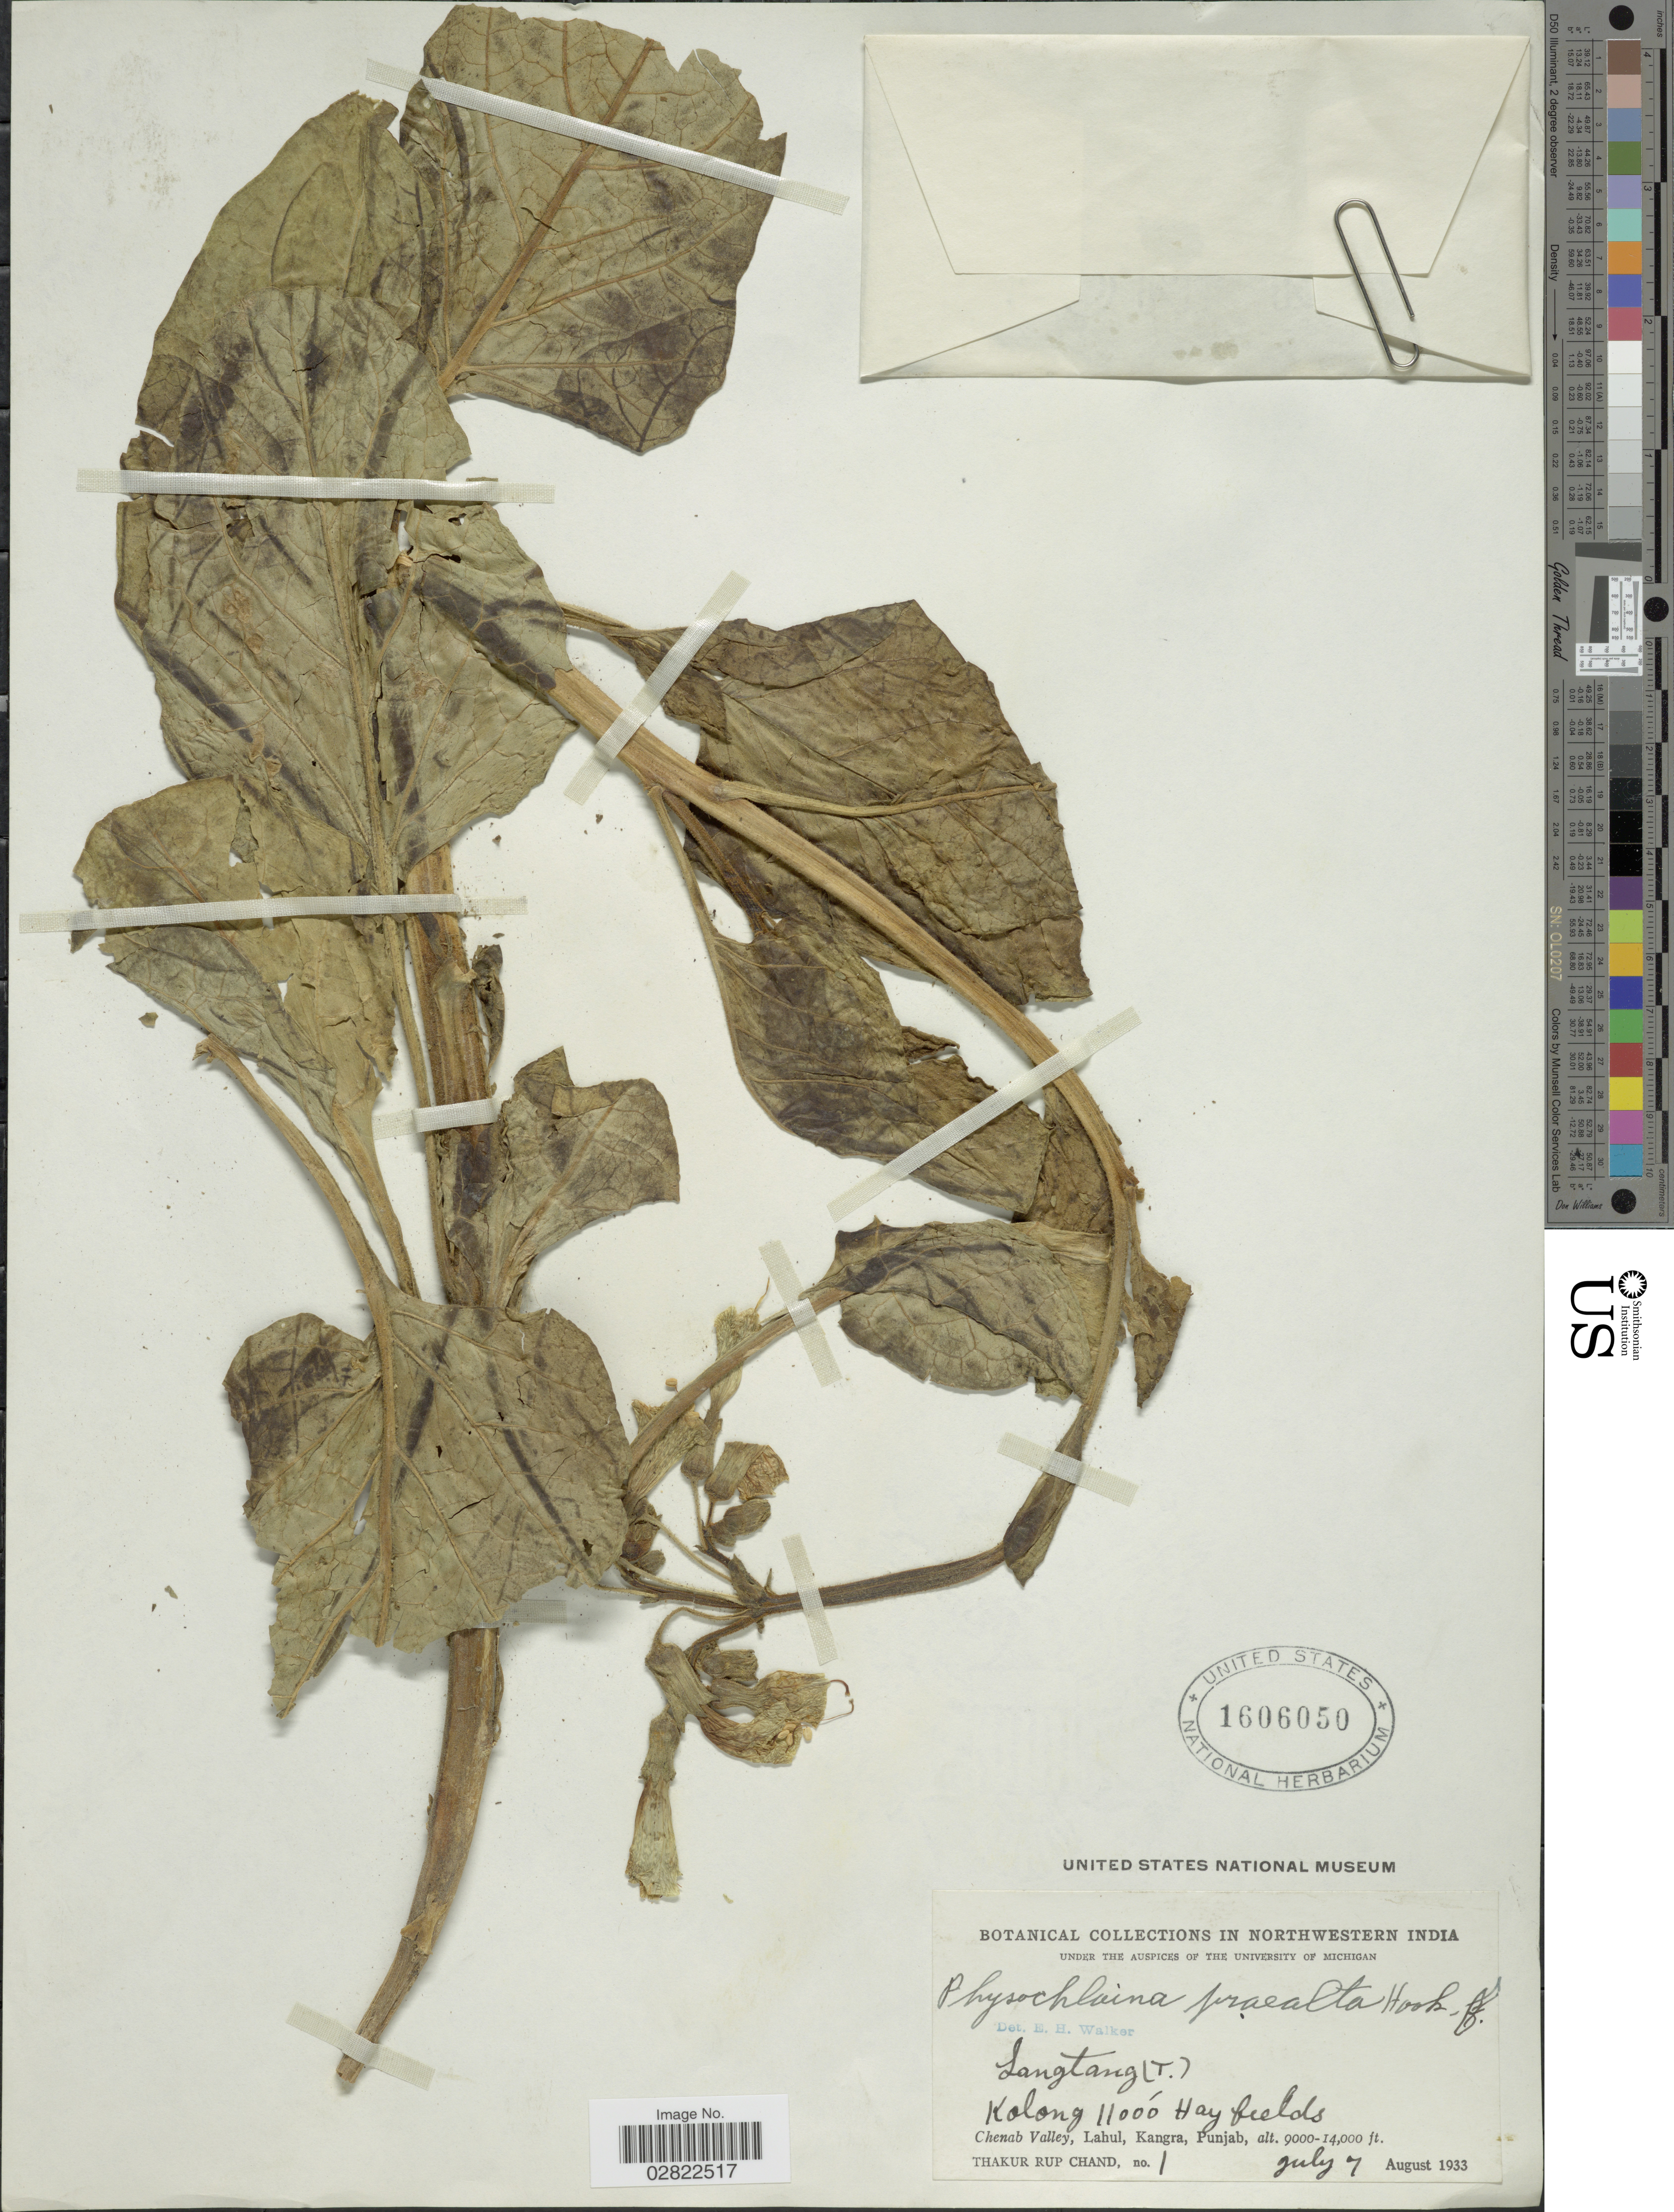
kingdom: Plantae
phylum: Tracheophyta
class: Magnoliopsida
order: Solanales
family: Solanaceae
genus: Physochlaina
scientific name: Physochlaina praealta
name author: (Decne.) Miers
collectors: T. R. Chand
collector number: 1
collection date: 1933-07-07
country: India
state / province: Himachal Pradesh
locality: Northwestern India, Kolong, Chenab Valley, Lahul, Kangra, Punjab.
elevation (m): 3353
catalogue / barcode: US 1606050